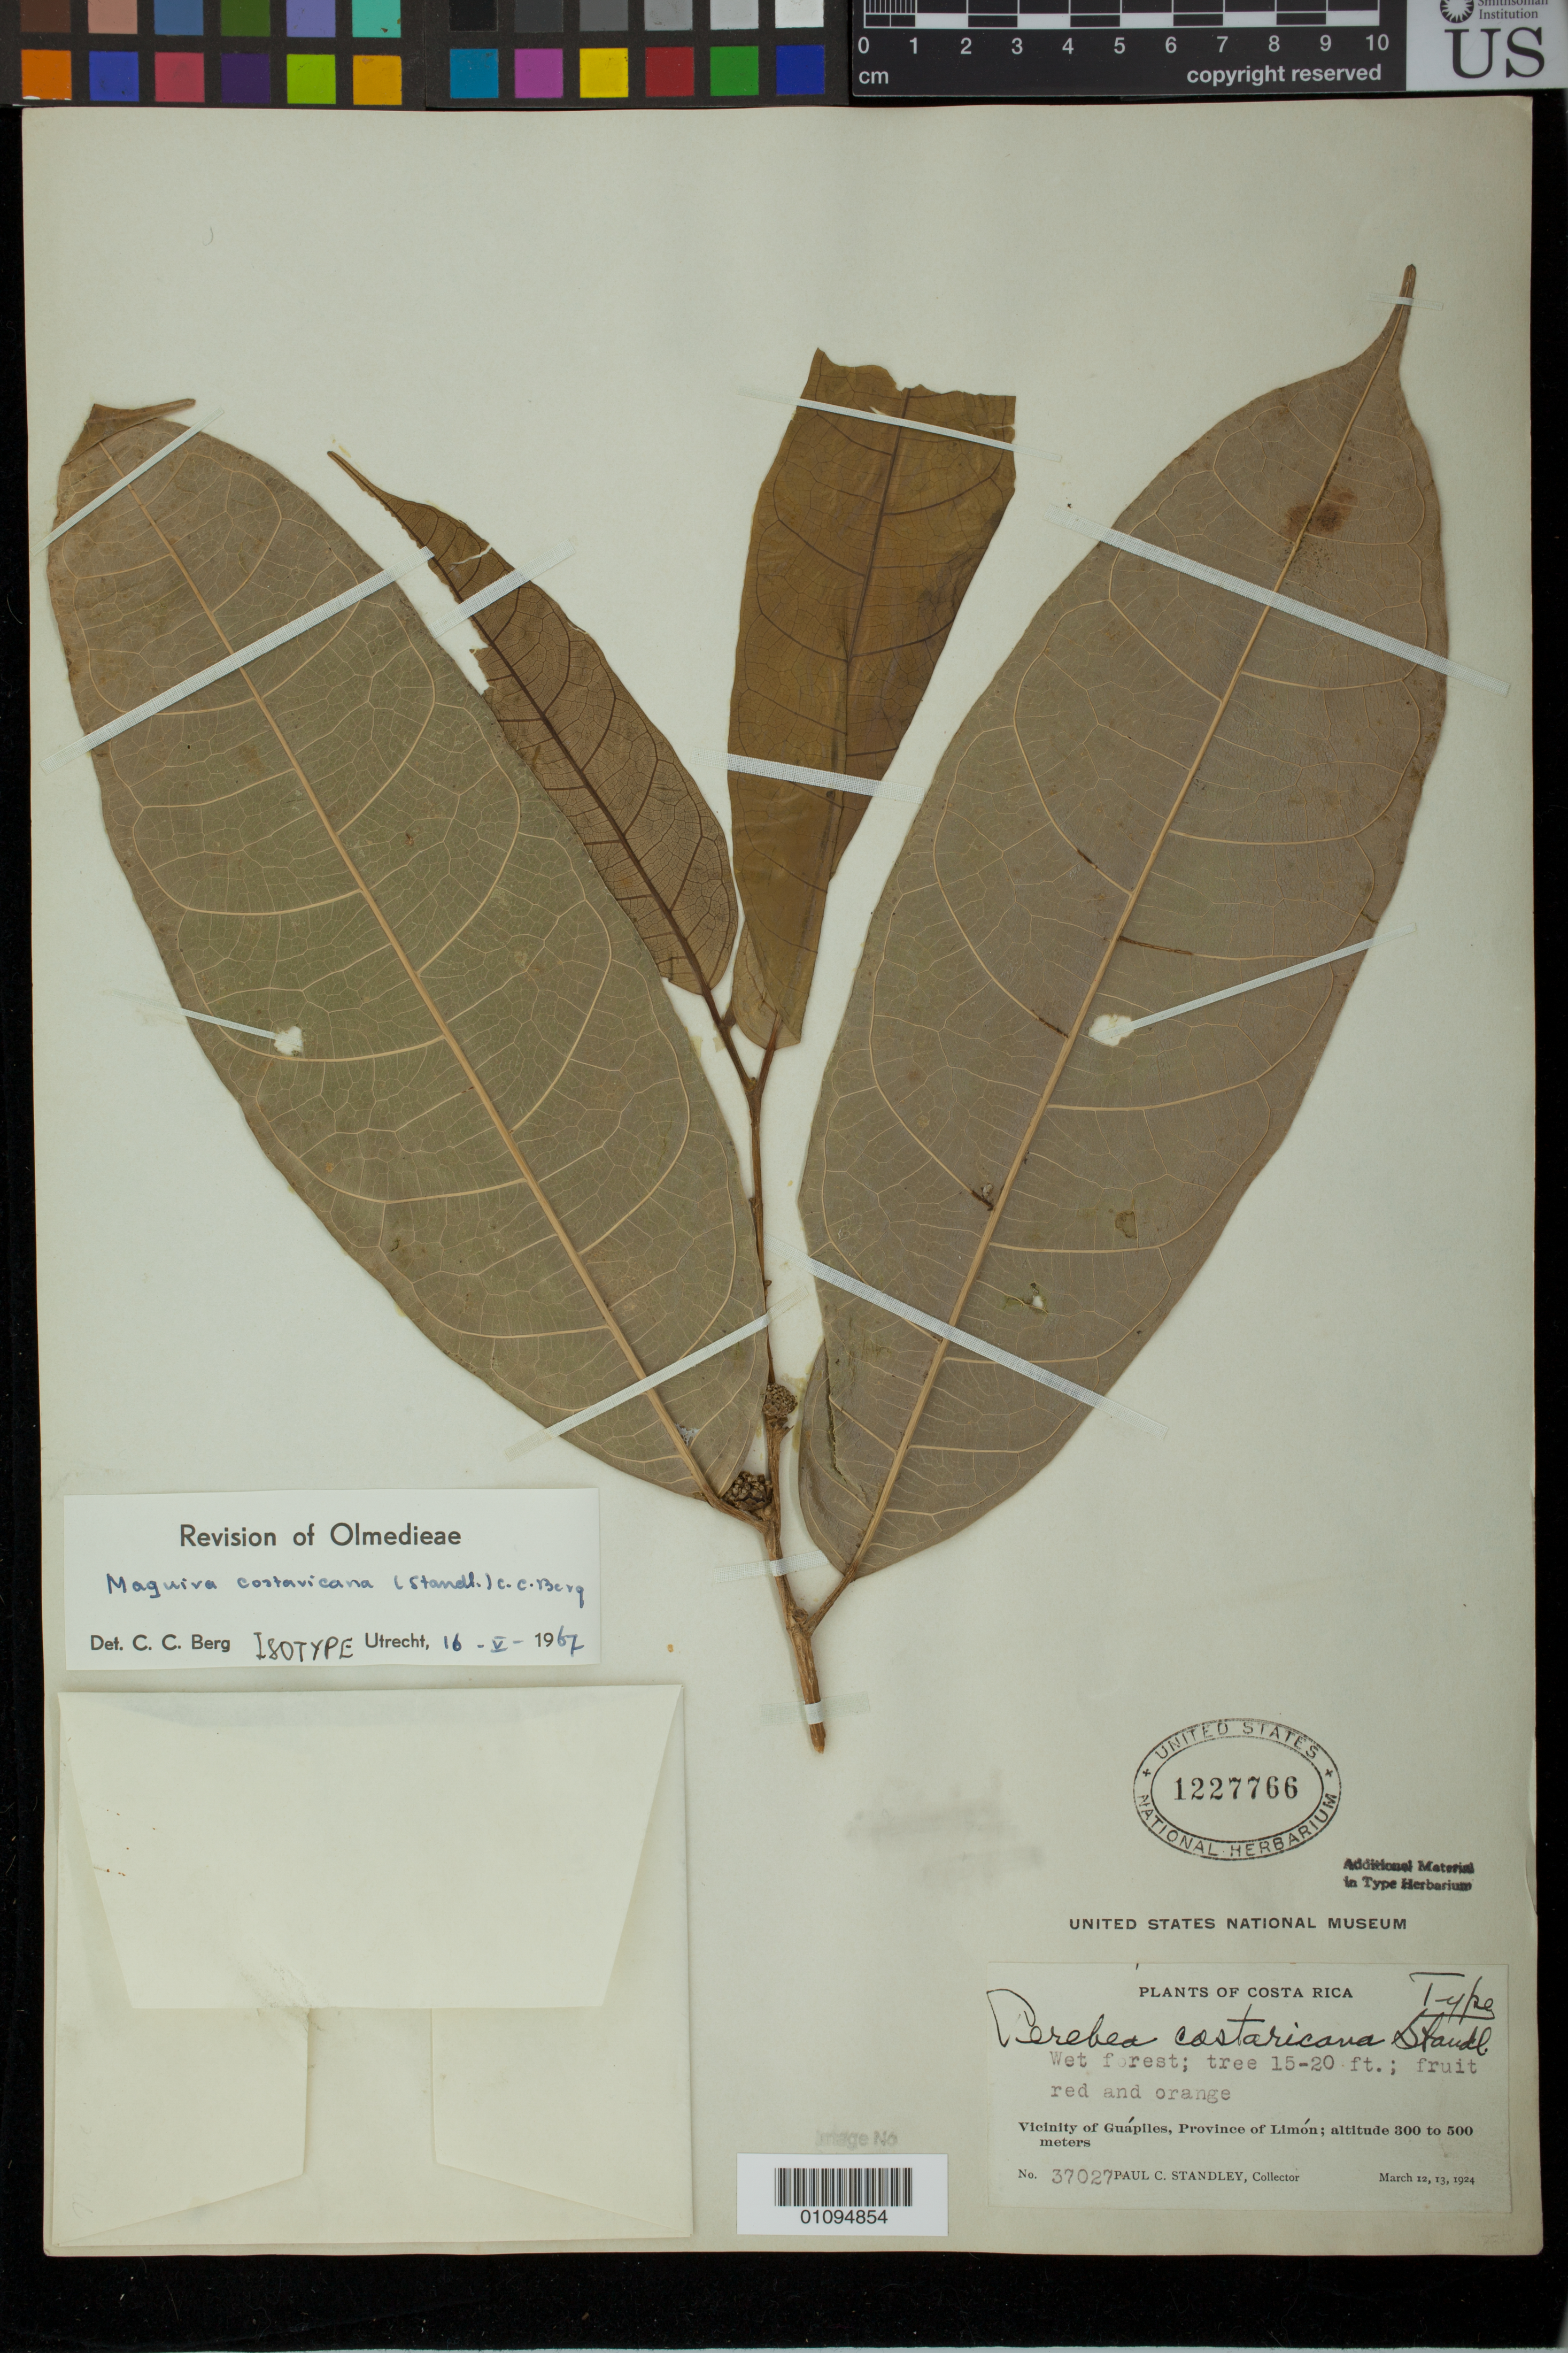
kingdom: Plantae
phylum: Tracheophyta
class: Magnoliopsida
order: Rosales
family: Moraceae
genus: Perebea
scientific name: Perebea costaricana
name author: Standl.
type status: Holotype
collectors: P. C. Standley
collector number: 37027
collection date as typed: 12 Mar 1924 to 13 Mar 1924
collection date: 1924-03-12/1924-03-13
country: Costa Rica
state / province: Limón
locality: Guapiles vicinity.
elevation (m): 300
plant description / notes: Both of 2 consecutively numbered US sheets (USNH 1227765, 1227766) were originally annotated "Type" by Standley but were annotated as holotype and isotype, respectively, by C.C. Berg (1967).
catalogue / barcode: US 1227766